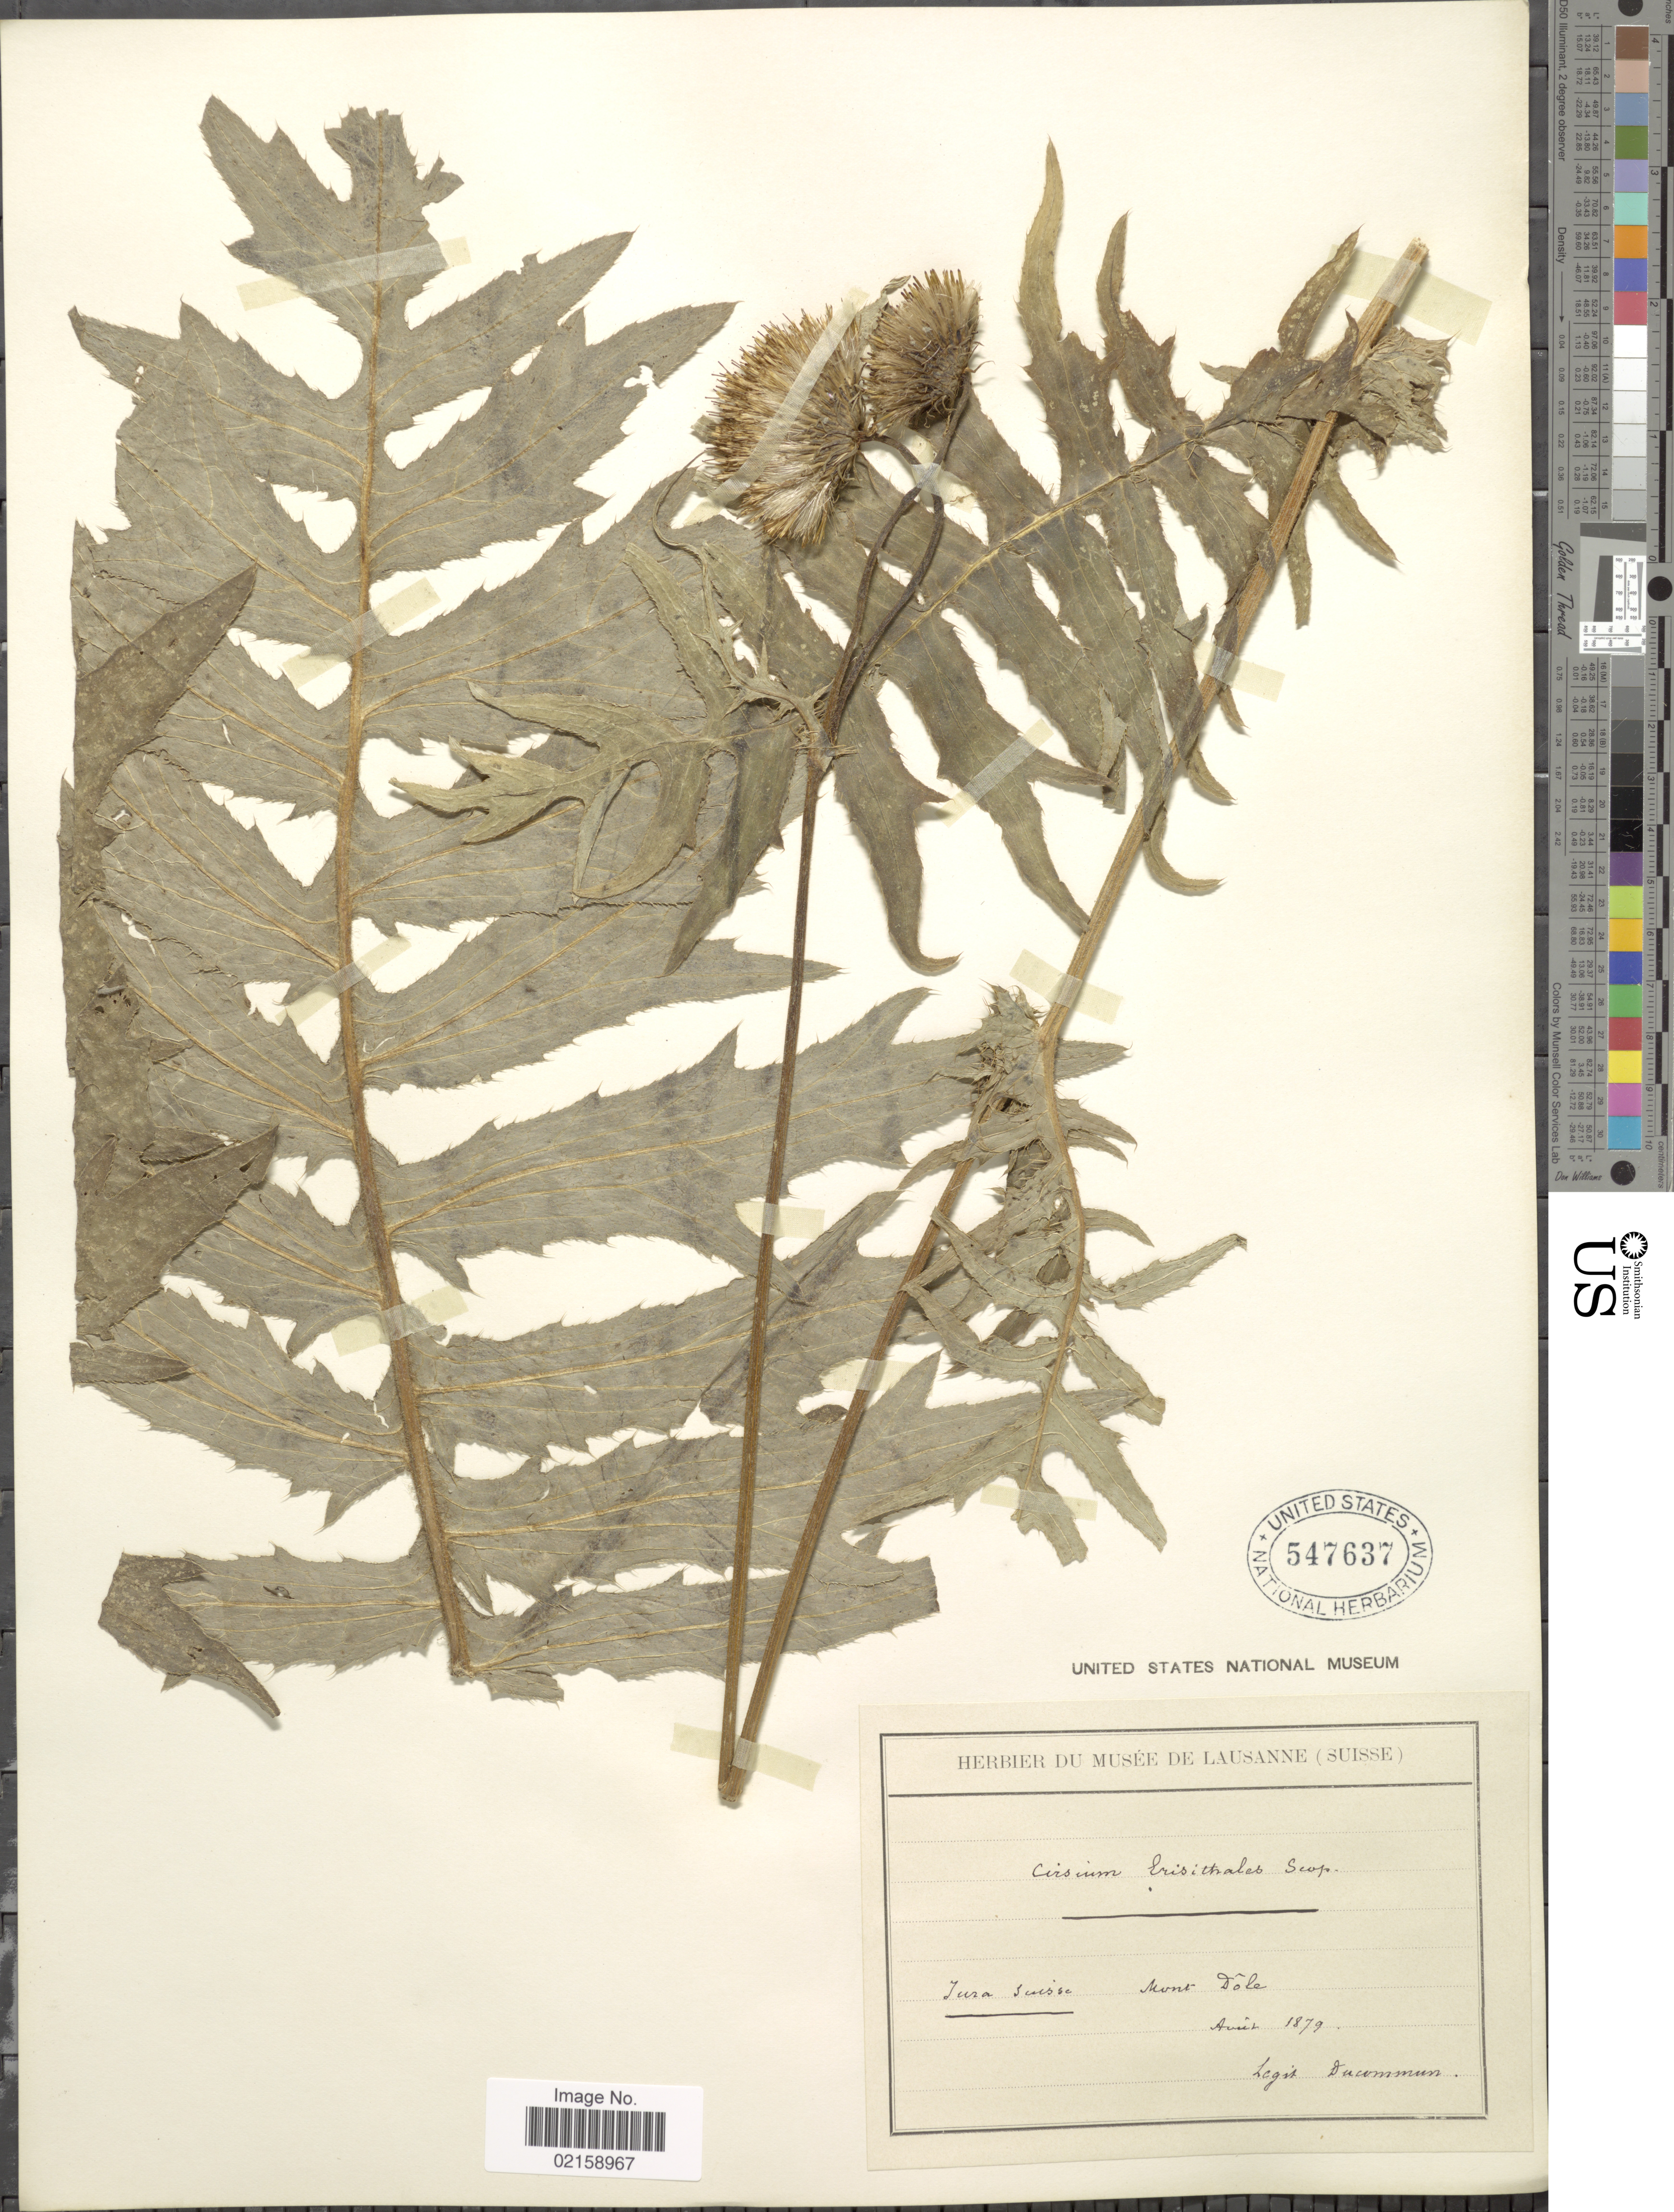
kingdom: Plantae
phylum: Tracheophyta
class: Magnoliopsida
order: Asterales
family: Asteraceae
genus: Cirsium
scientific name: Cirsium erisithales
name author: (Jacq.) Scop.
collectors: J. Ducommun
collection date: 1879-08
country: Switzerland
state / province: Jura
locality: Jura Suisse, Mont Dole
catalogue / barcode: US 547637